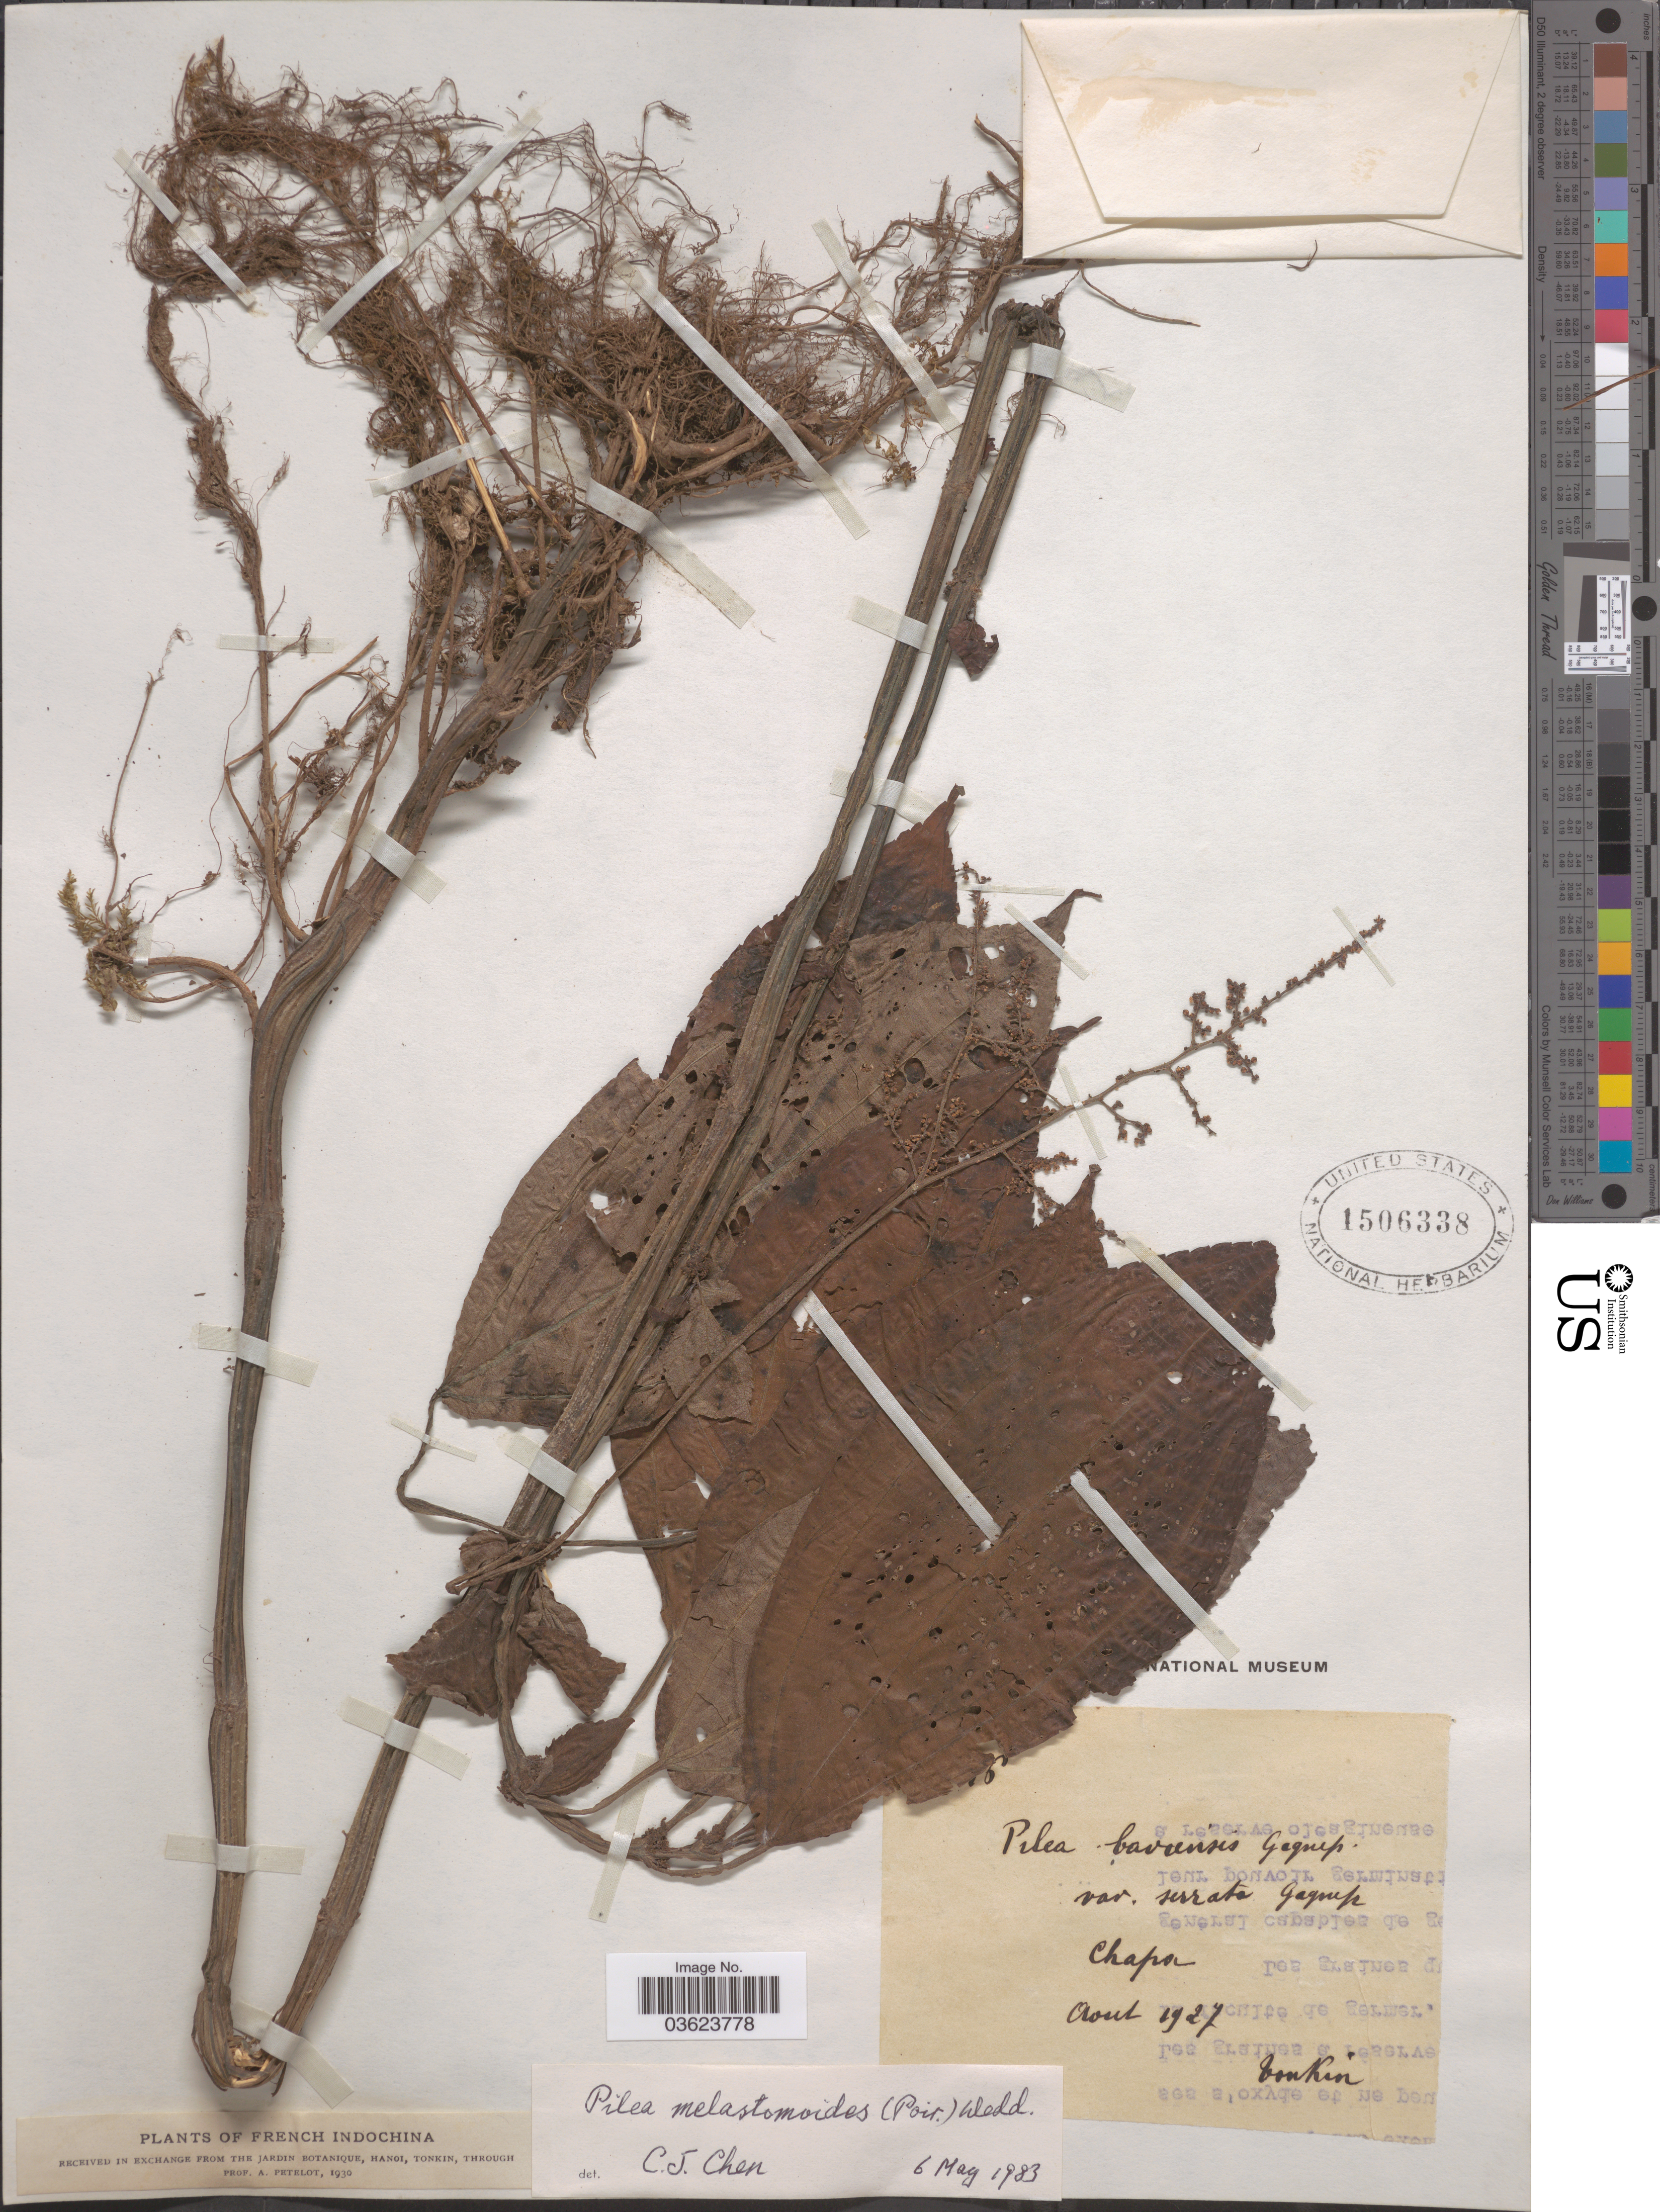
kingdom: Plantae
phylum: Tracheophyta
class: Magnoliopsida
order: Rosales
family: Urticaceae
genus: Pilea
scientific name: Pilea melastomoides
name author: (Spreng.) Urb.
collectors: A. Petelot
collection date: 1927-08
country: Vietnam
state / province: Lao Cai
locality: French Indochina. Chapa.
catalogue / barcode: US 1506338